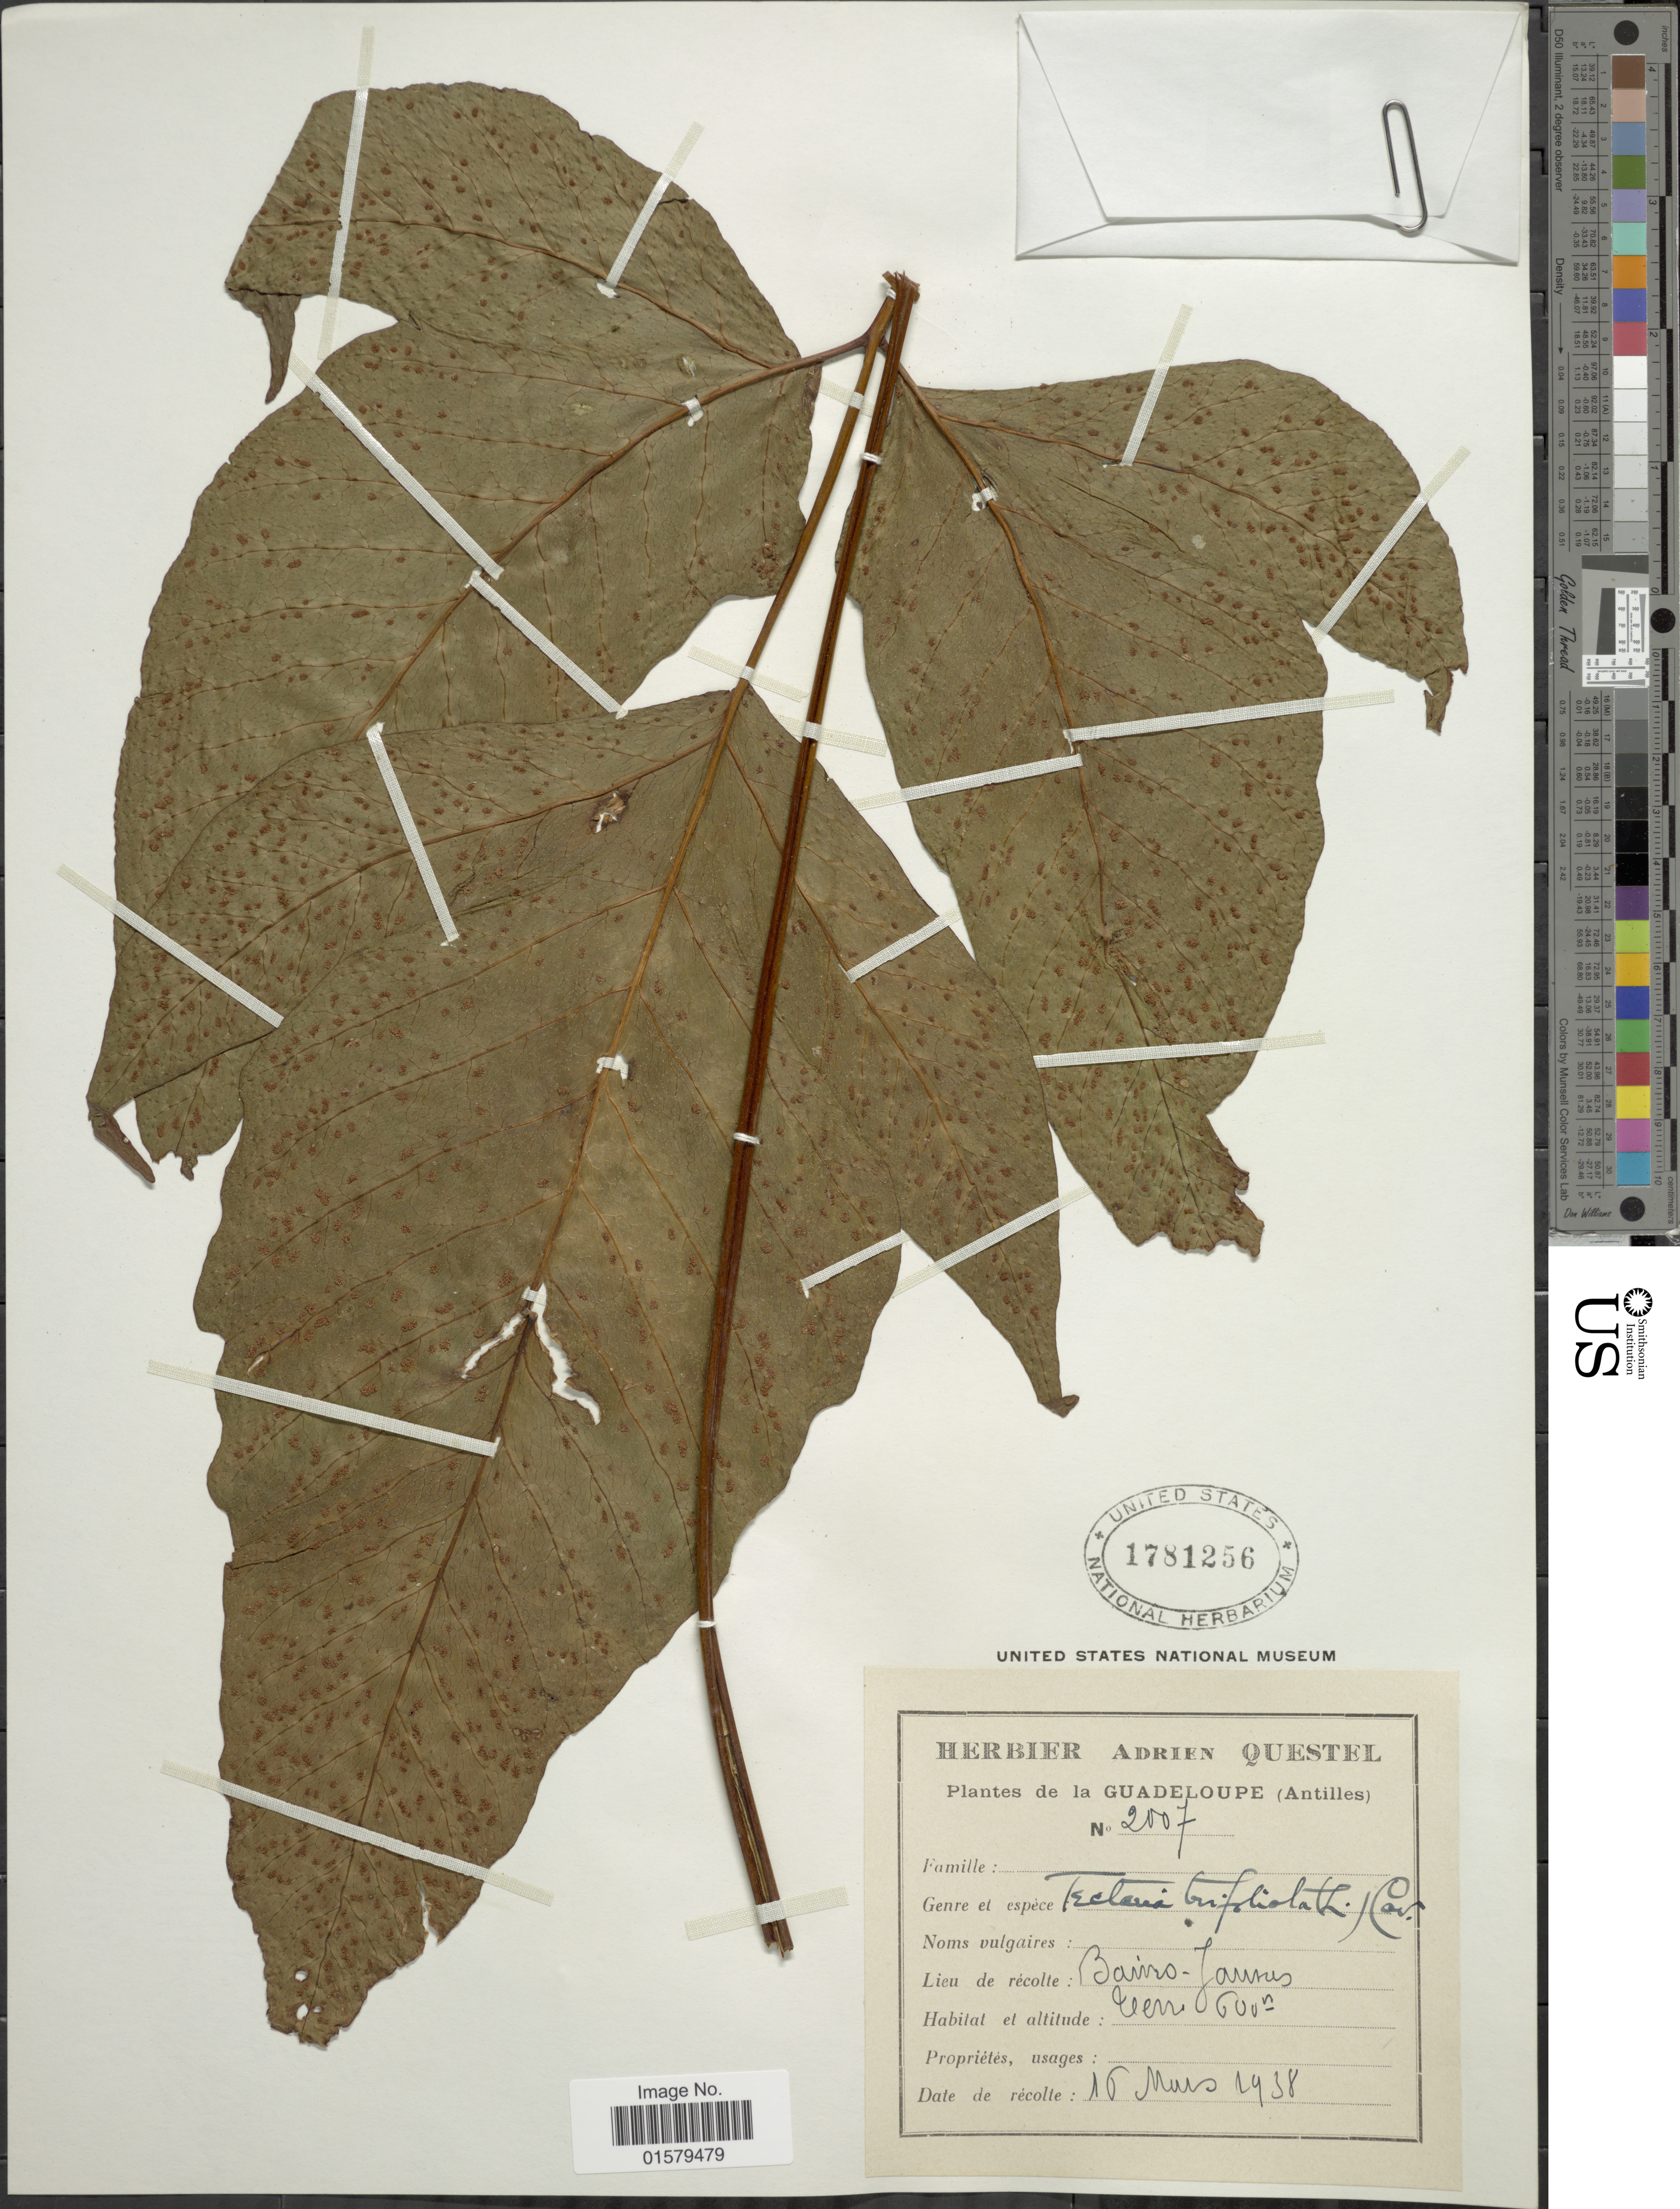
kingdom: Plantae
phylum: Tracheophyta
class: Polypodiopsida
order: Polypodiales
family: Tectariaceae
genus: Tectaria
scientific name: Tectaria trifoliata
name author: (L.) Cav.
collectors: ex herb. A. Questal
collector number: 2007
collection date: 1938-03-16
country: Guadeloupe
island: Leeward Is.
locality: Bains Jaunes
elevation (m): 600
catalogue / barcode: US 1781256